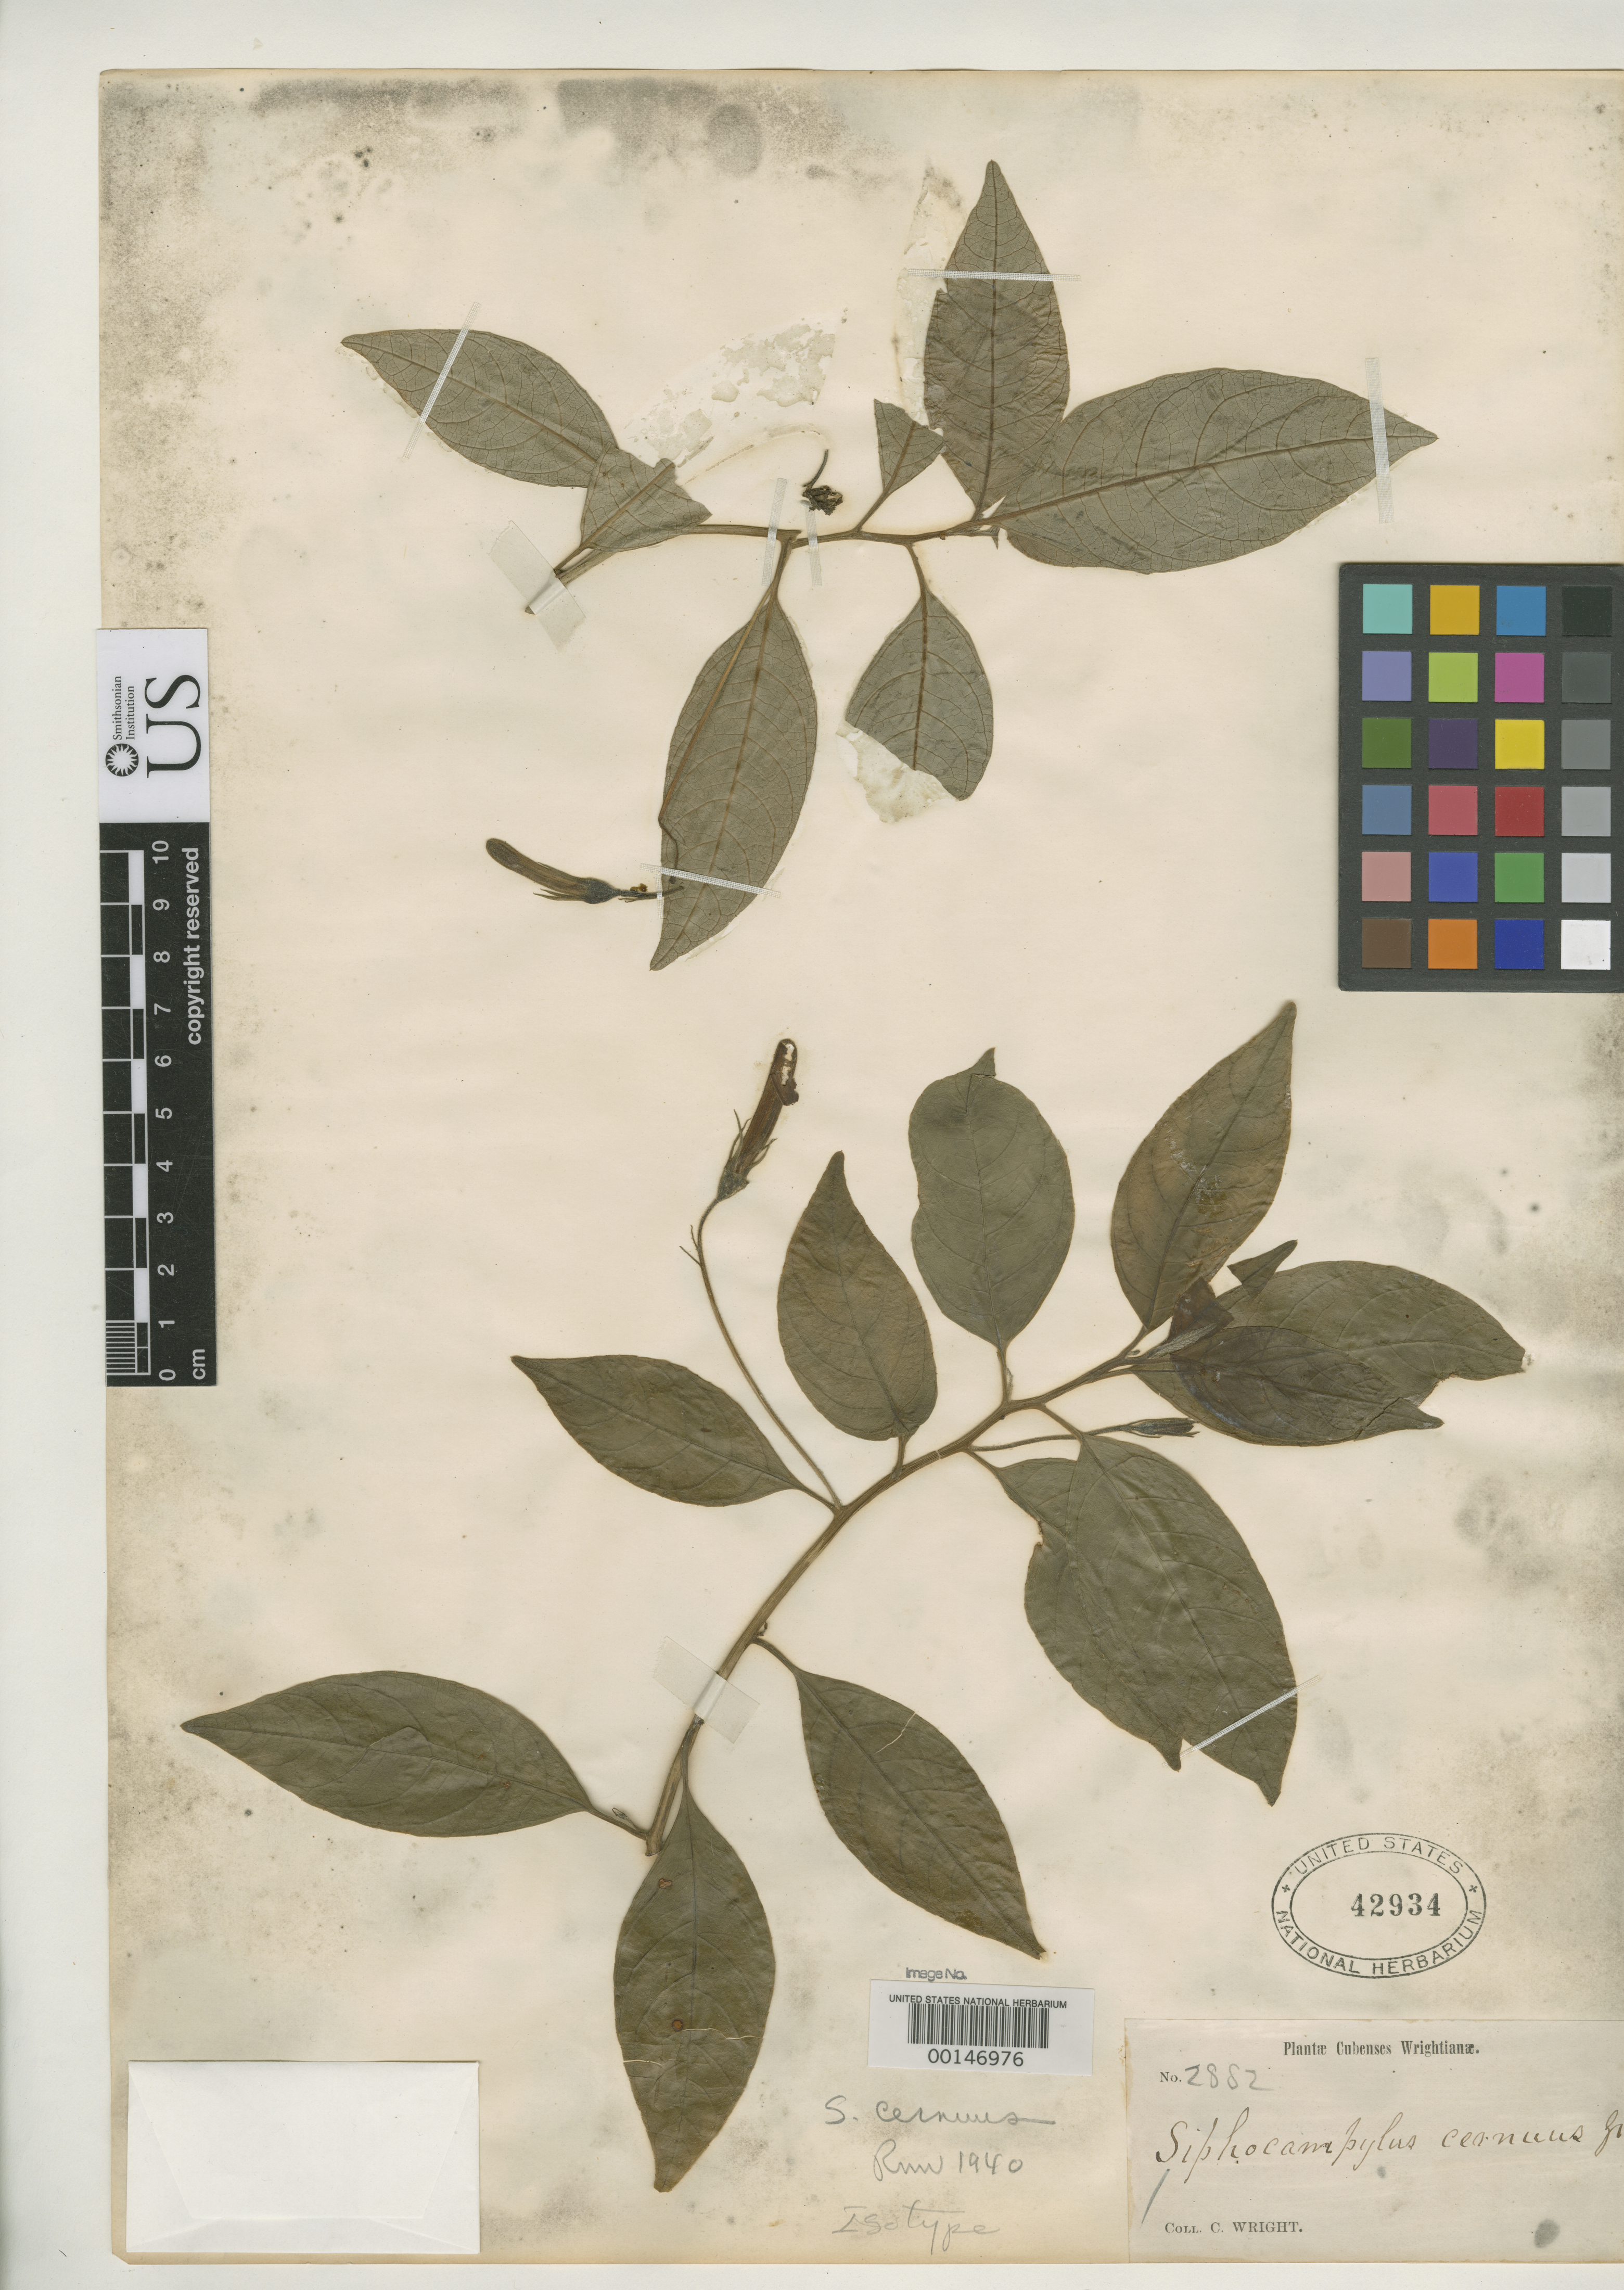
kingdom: Plantae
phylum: Tracheophyta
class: Magnoliopsida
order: Asterales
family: Campanulaceae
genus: Siphocampylus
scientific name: Siphocampylus cernuus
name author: Griseb.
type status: Isotype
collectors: C. Wright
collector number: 2882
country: Cuba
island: Greater Antilles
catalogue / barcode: US 42934